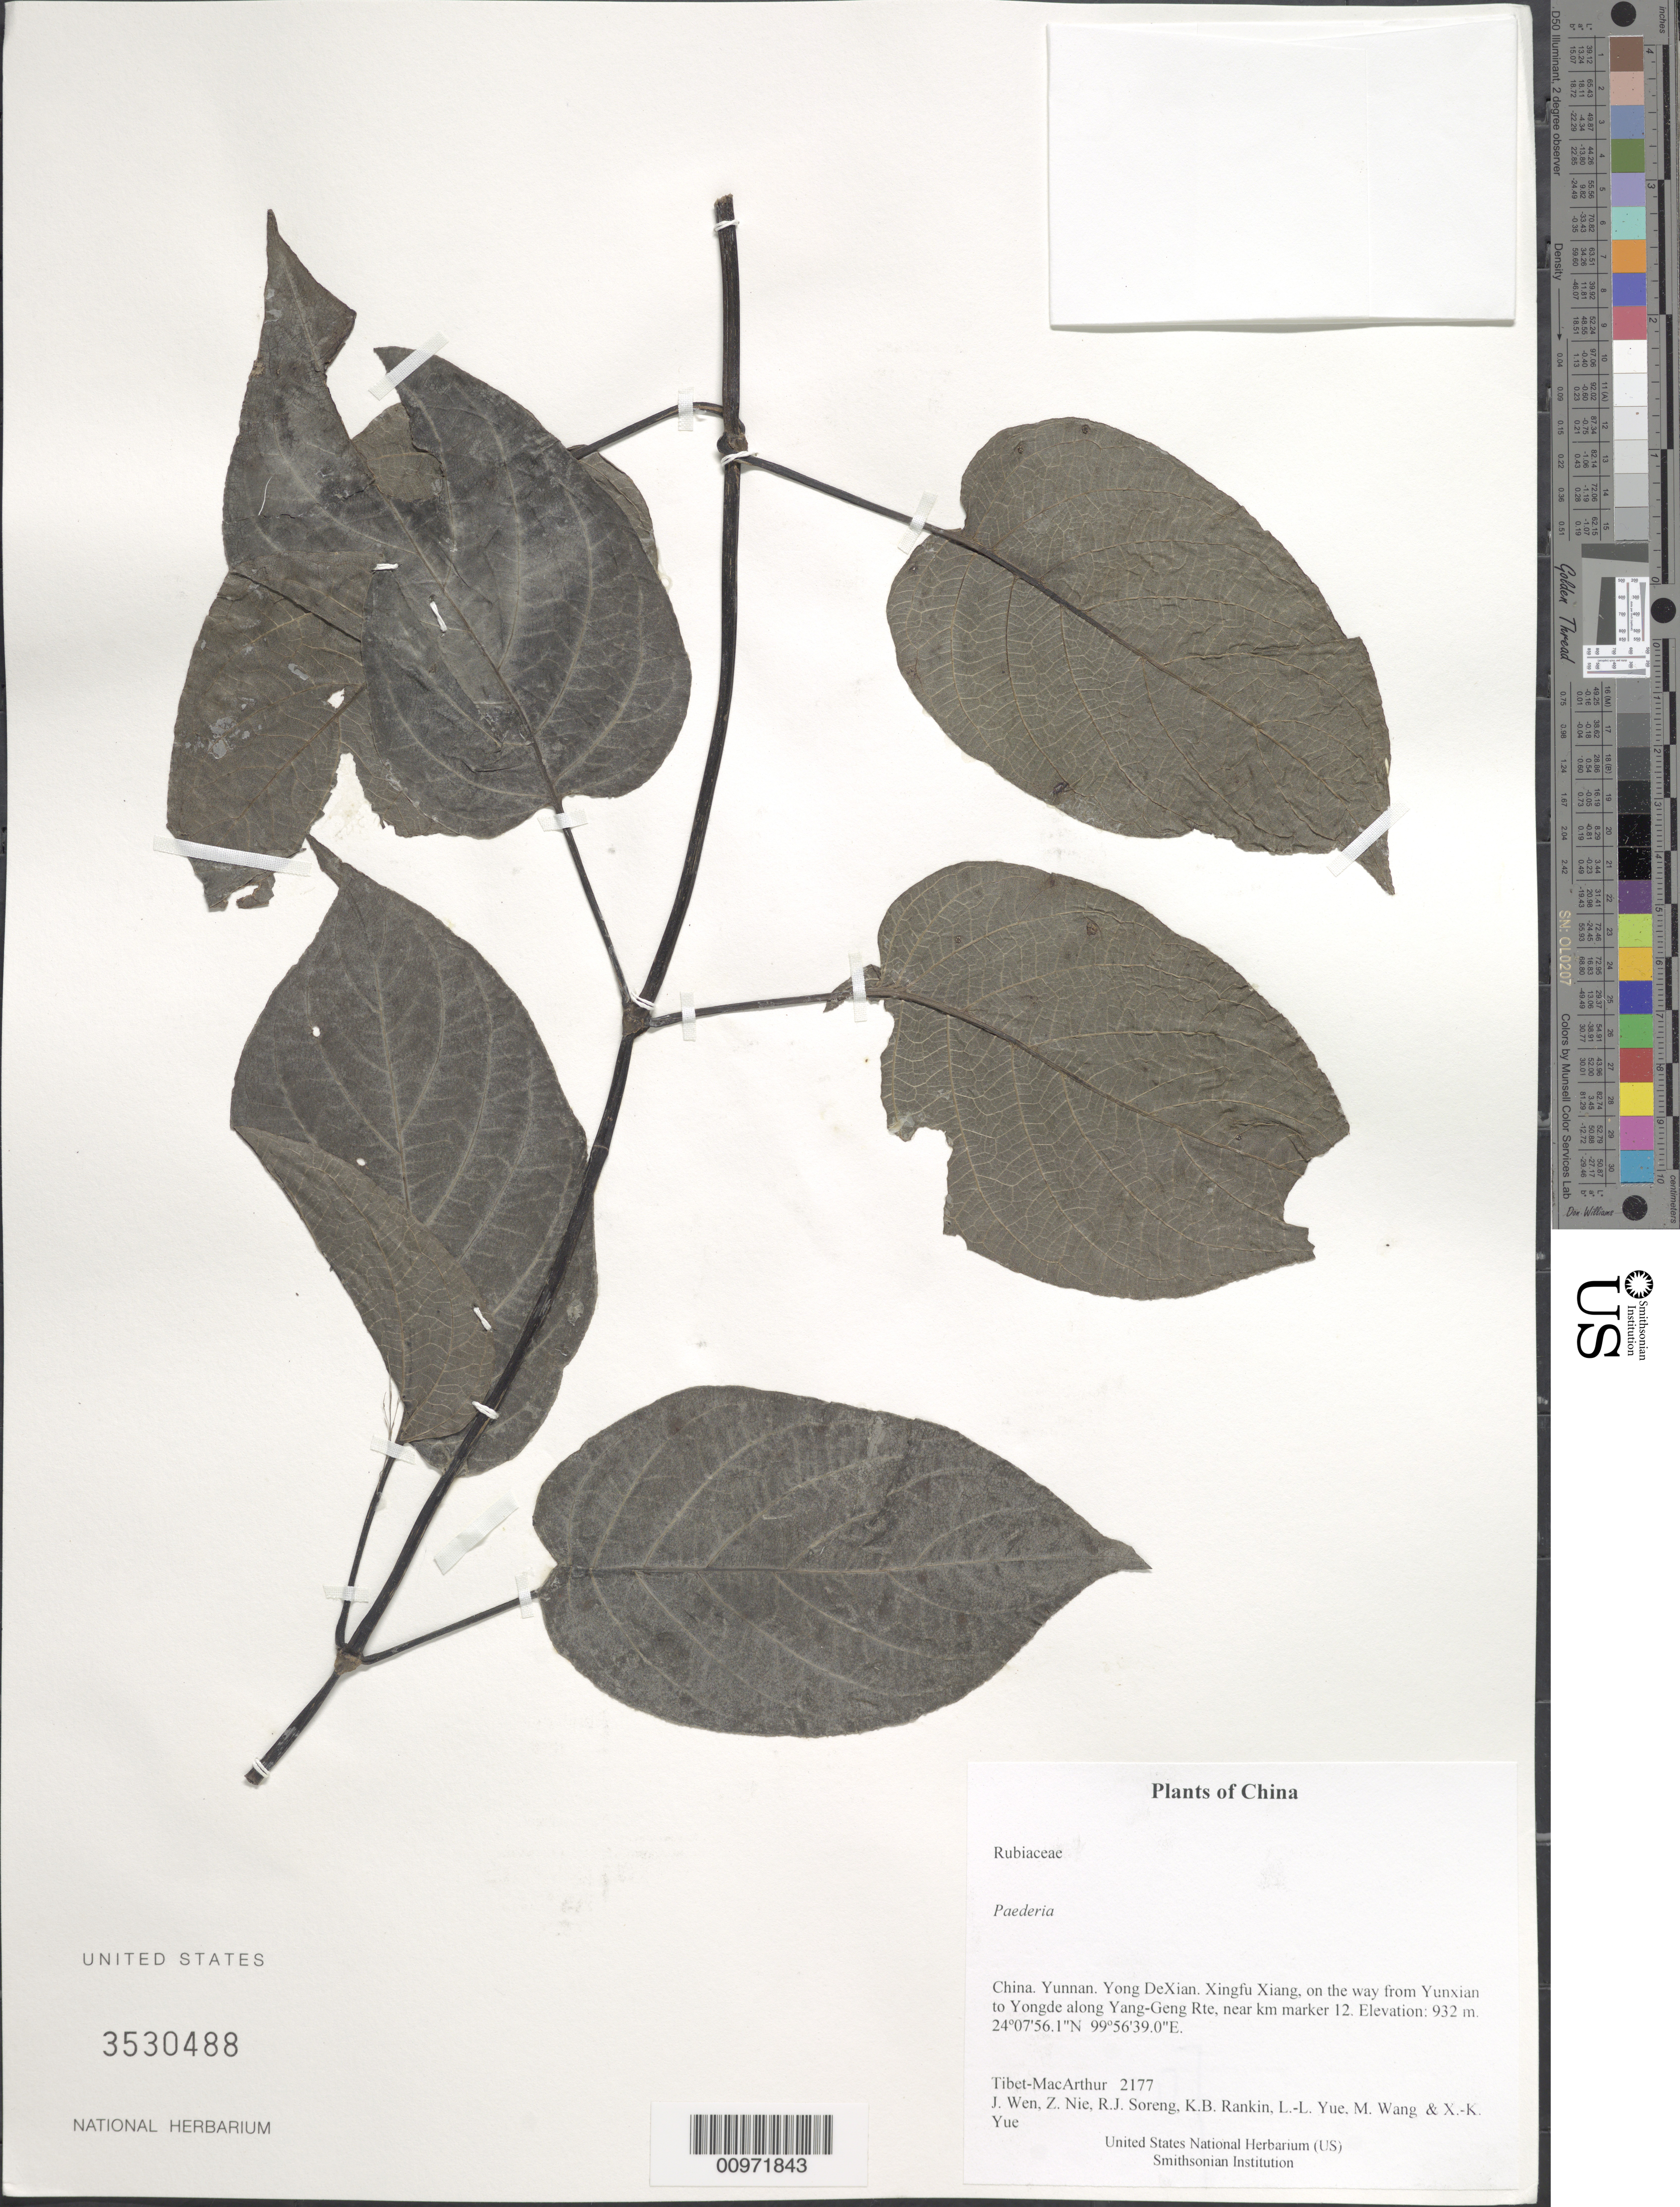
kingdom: Plantae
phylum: Tracheophyta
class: Magnoliopsida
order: Gentianales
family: Rubiaceae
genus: Paederia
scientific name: Paederia sp.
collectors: Tibet-MacArthur, J. Wen, Z. Nie, R. J. Soreng, K. Rankin, L. Yue, M. Wang & X. Yue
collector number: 2177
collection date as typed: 15 Aug 2007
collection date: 2007-08-15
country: China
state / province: Yunnan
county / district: Yong DeXian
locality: Xingfu Xiang, on the way from Yunxian to Yongde along Yang-Geng Rte, near km marker 12.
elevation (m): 932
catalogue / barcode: US 3530488